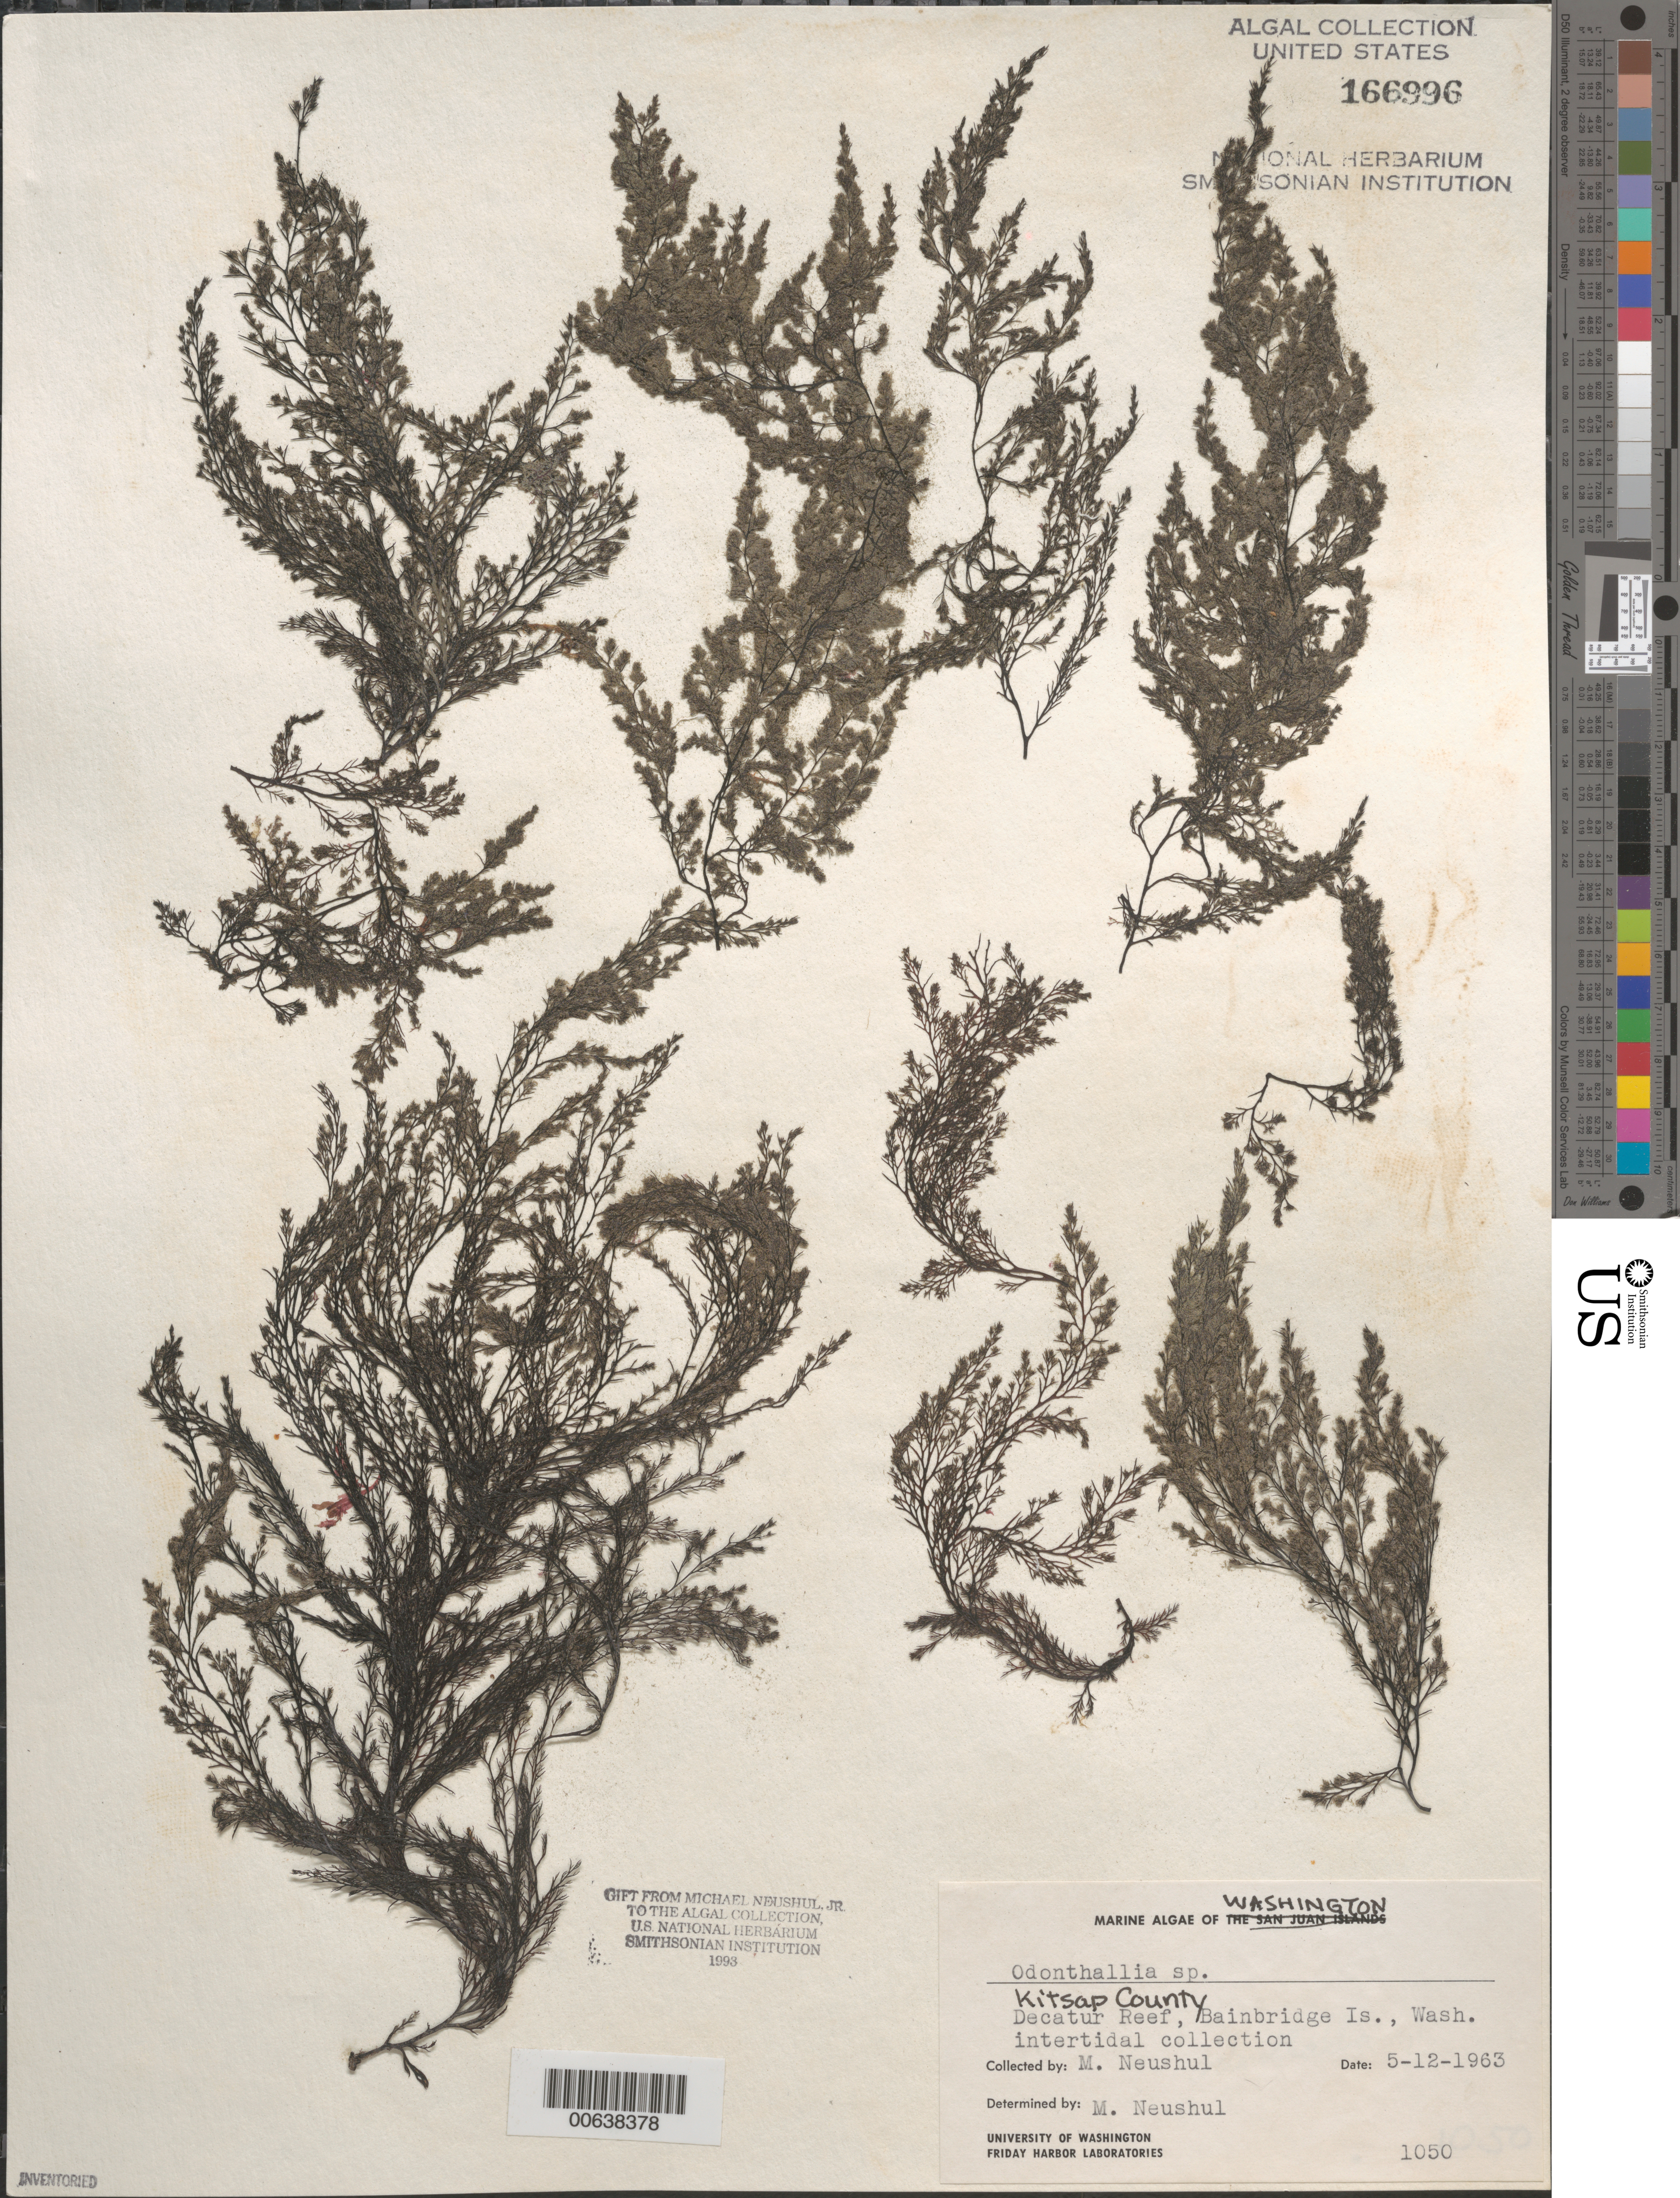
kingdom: Plantae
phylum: Rhodophyta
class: Florideophyceae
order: Ceramiales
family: Rhodomelaceae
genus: Odonthalia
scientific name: Odonthalia sp.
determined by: Neushul, M.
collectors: M. Neushul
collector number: Neushul 1050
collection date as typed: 12 May 1963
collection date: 1963-05-12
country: United States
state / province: Washington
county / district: Kitsap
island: Bainbridge Island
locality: Decatur Reef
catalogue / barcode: US 166996